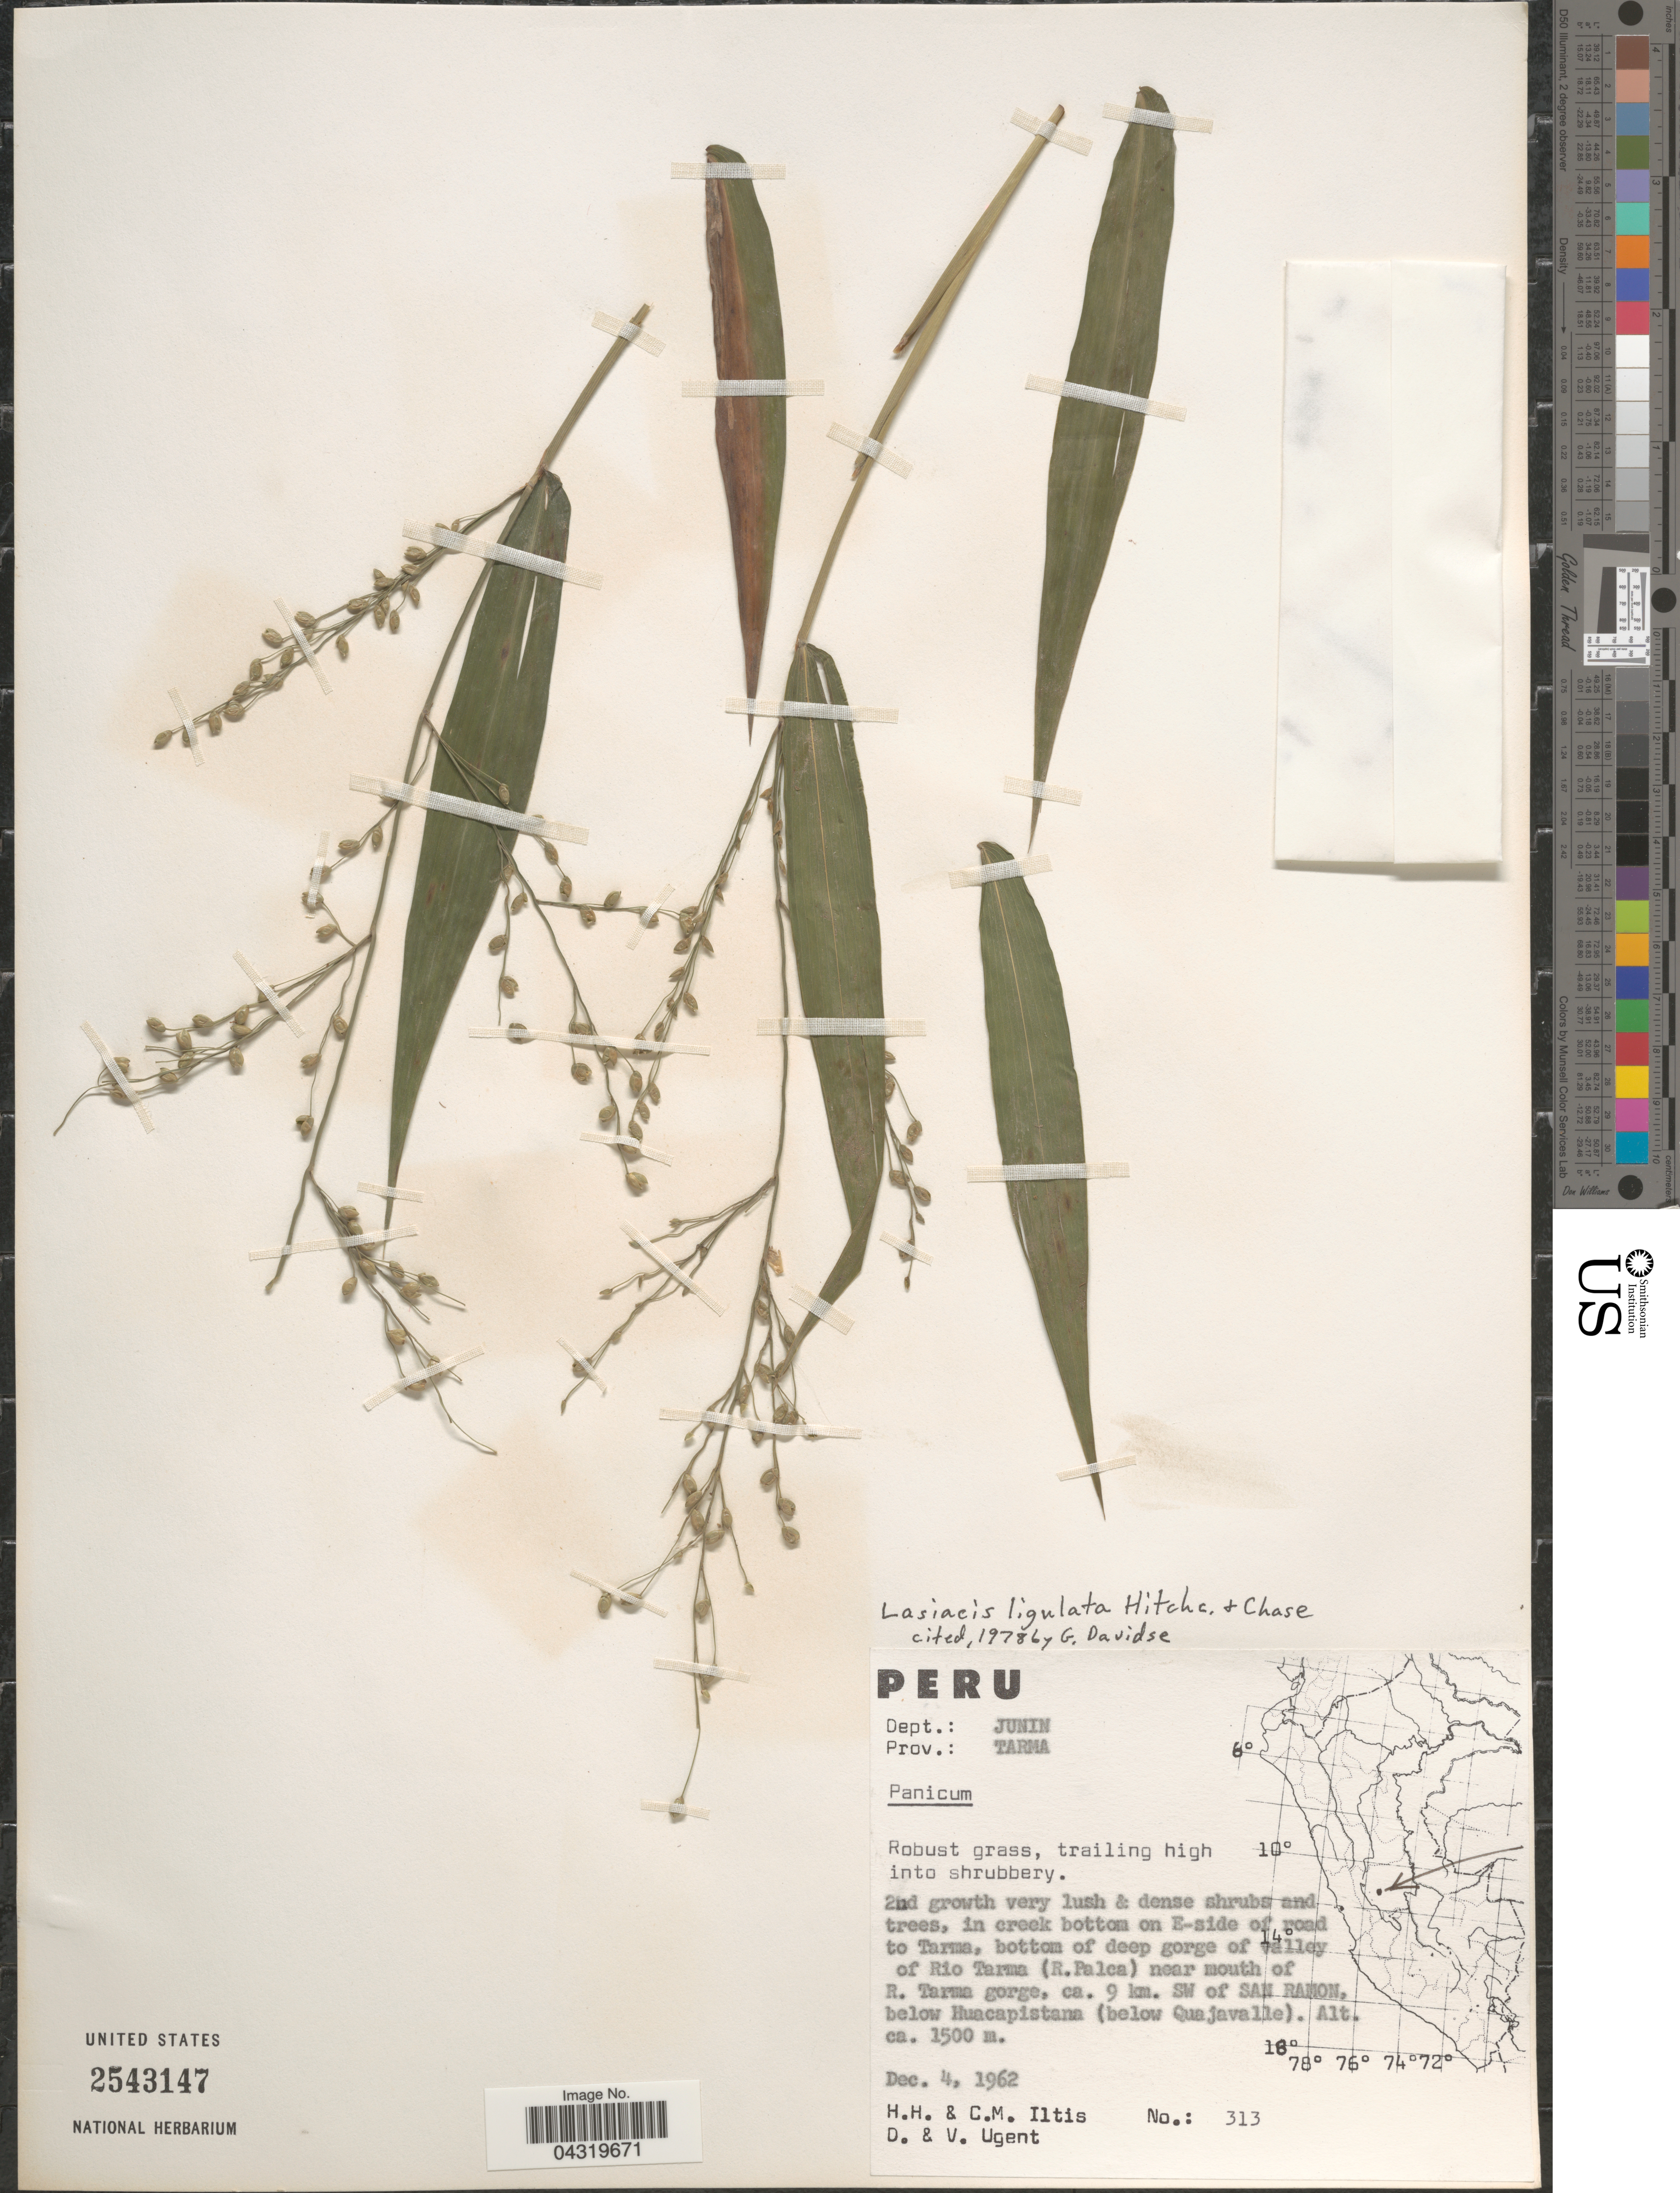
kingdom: Plantae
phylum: Tracheophyta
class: Liliopsida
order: Poales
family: Poaceae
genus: Lasiacis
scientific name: Lasiacis ligulata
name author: Hitchc. & Chase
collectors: H. H. Iltis, C. M Iltis, D. Ugent & V. Ugent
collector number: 313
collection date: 1962-12-04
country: Peru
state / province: Junín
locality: Dept.: Junin. Prov.: Tarma. In creek bottom on E-side of road to Tarma, bottom of deep gorge of valley of Rio Tarma (R. Palca) near mouth of R. Tarma gorge, ca. 9 km. SW of San Ramon, below Huacapistana (below Quajavalle).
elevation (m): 1500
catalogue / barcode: US 2543147